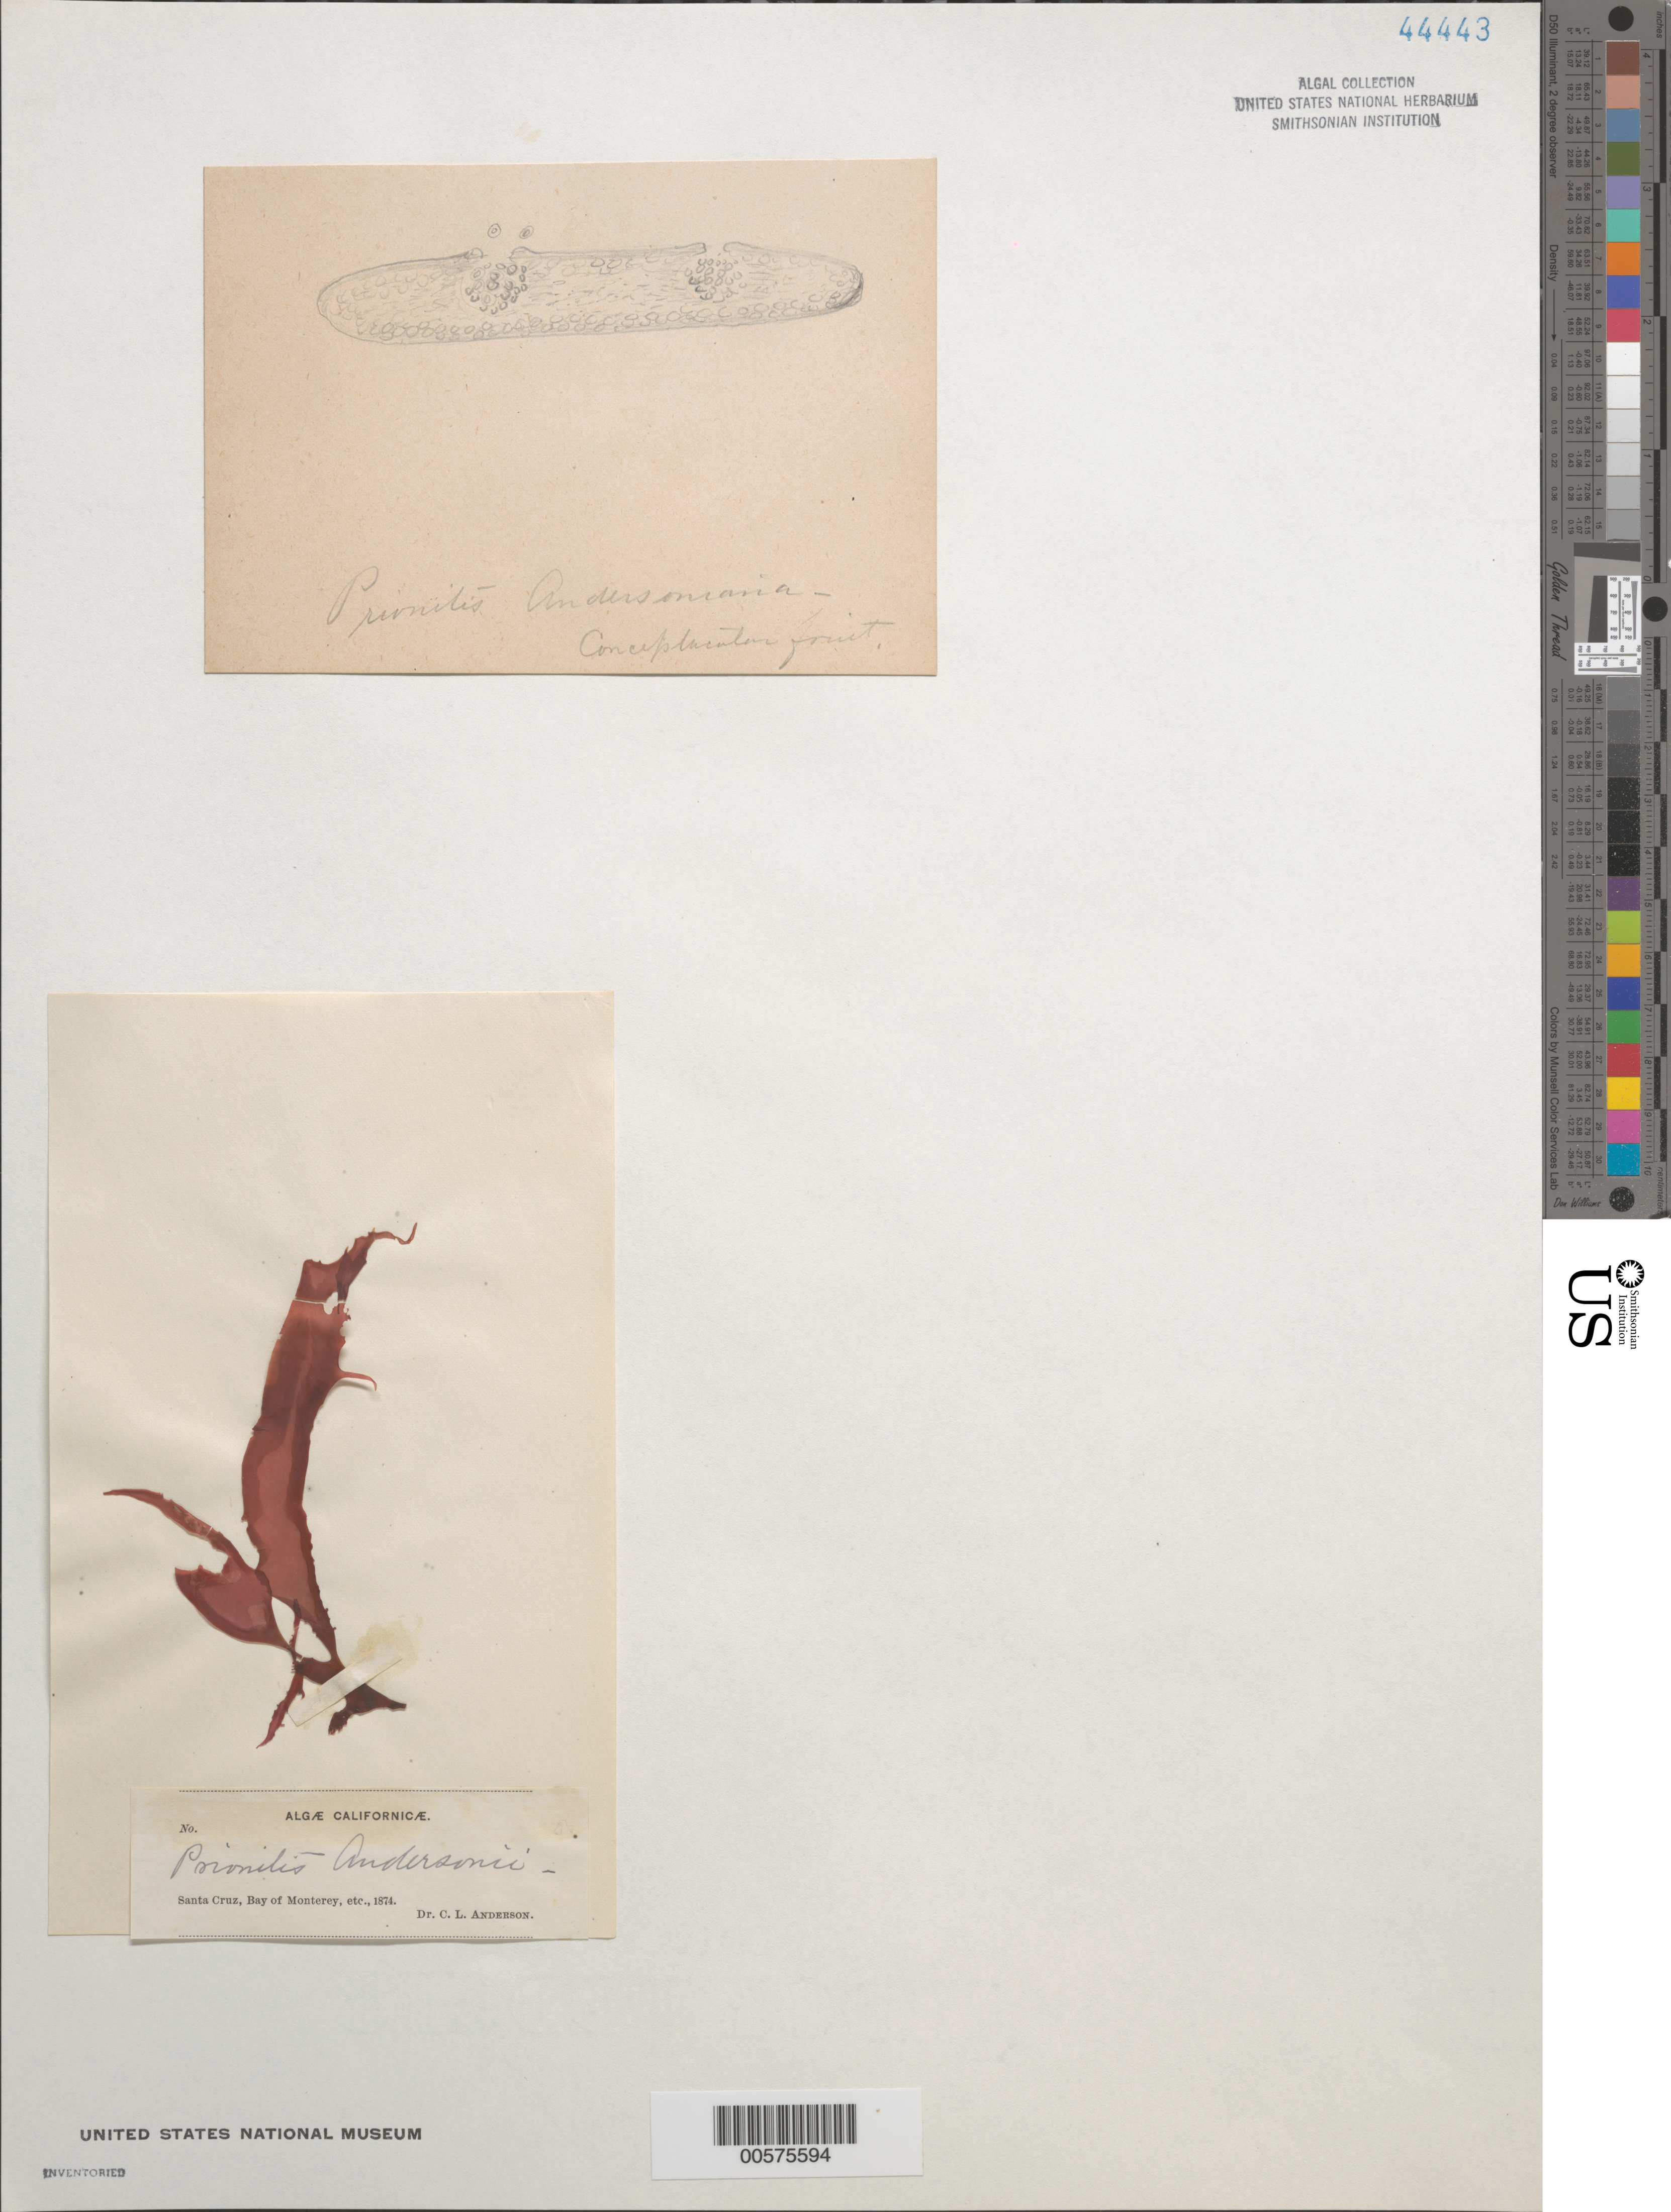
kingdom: Plantae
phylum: Rhodophyta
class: Florideophyceae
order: Cryptonemiales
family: Cryptonemiaceae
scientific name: Prionitis sternbergii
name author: (C. Agardh) J. Agardh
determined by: Algae name updating Project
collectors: C. L. Anderson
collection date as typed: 1874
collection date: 1874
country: United States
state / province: California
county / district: Santa Cruz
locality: Santa Cruz, Monterey Bay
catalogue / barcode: US 44443